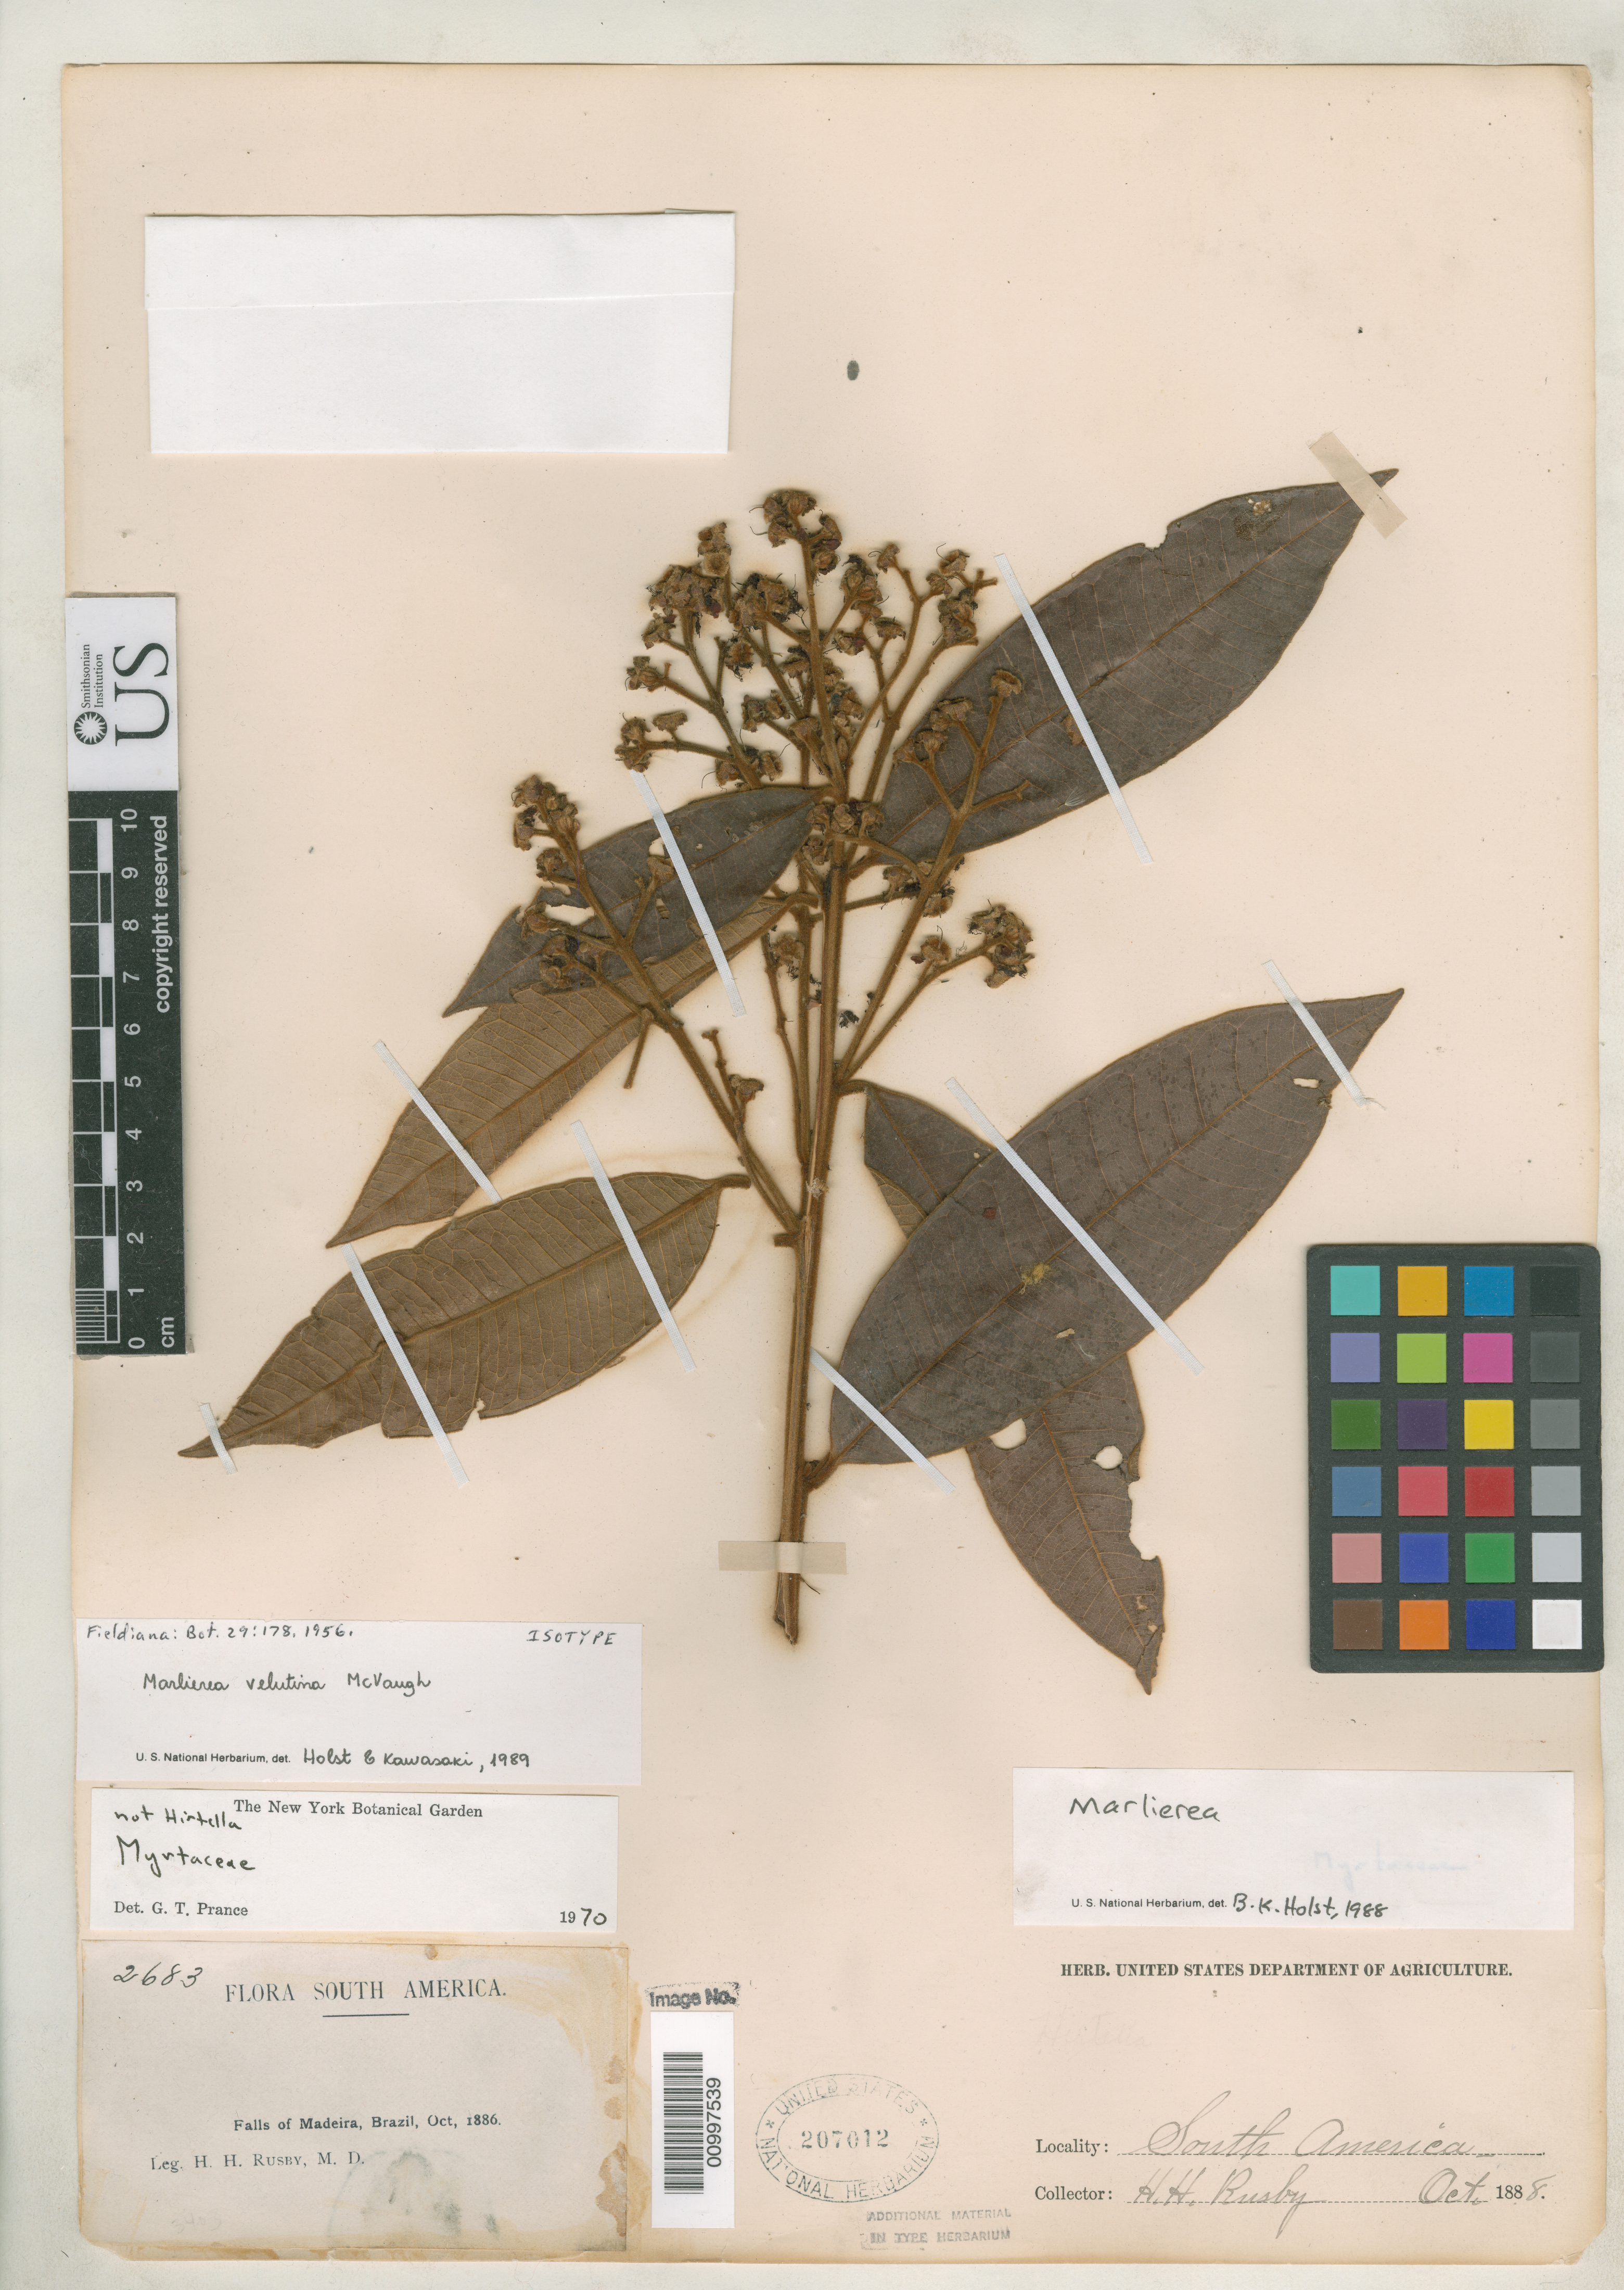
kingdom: Plantae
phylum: Tracheophyta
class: Magnoliopsida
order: Myrtales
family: Myrtaceae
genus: Marlierea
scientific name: Marlierea velutina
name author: McVaugh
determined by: Holst, Bruce K.; Kawasaki, L.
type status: Isotype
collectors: H. H. Rusby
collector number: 2683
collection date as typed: Oct 1886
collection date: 1886-10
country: Brazil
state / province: Rondônia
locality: Falls of Madeira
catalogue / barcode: US 207012